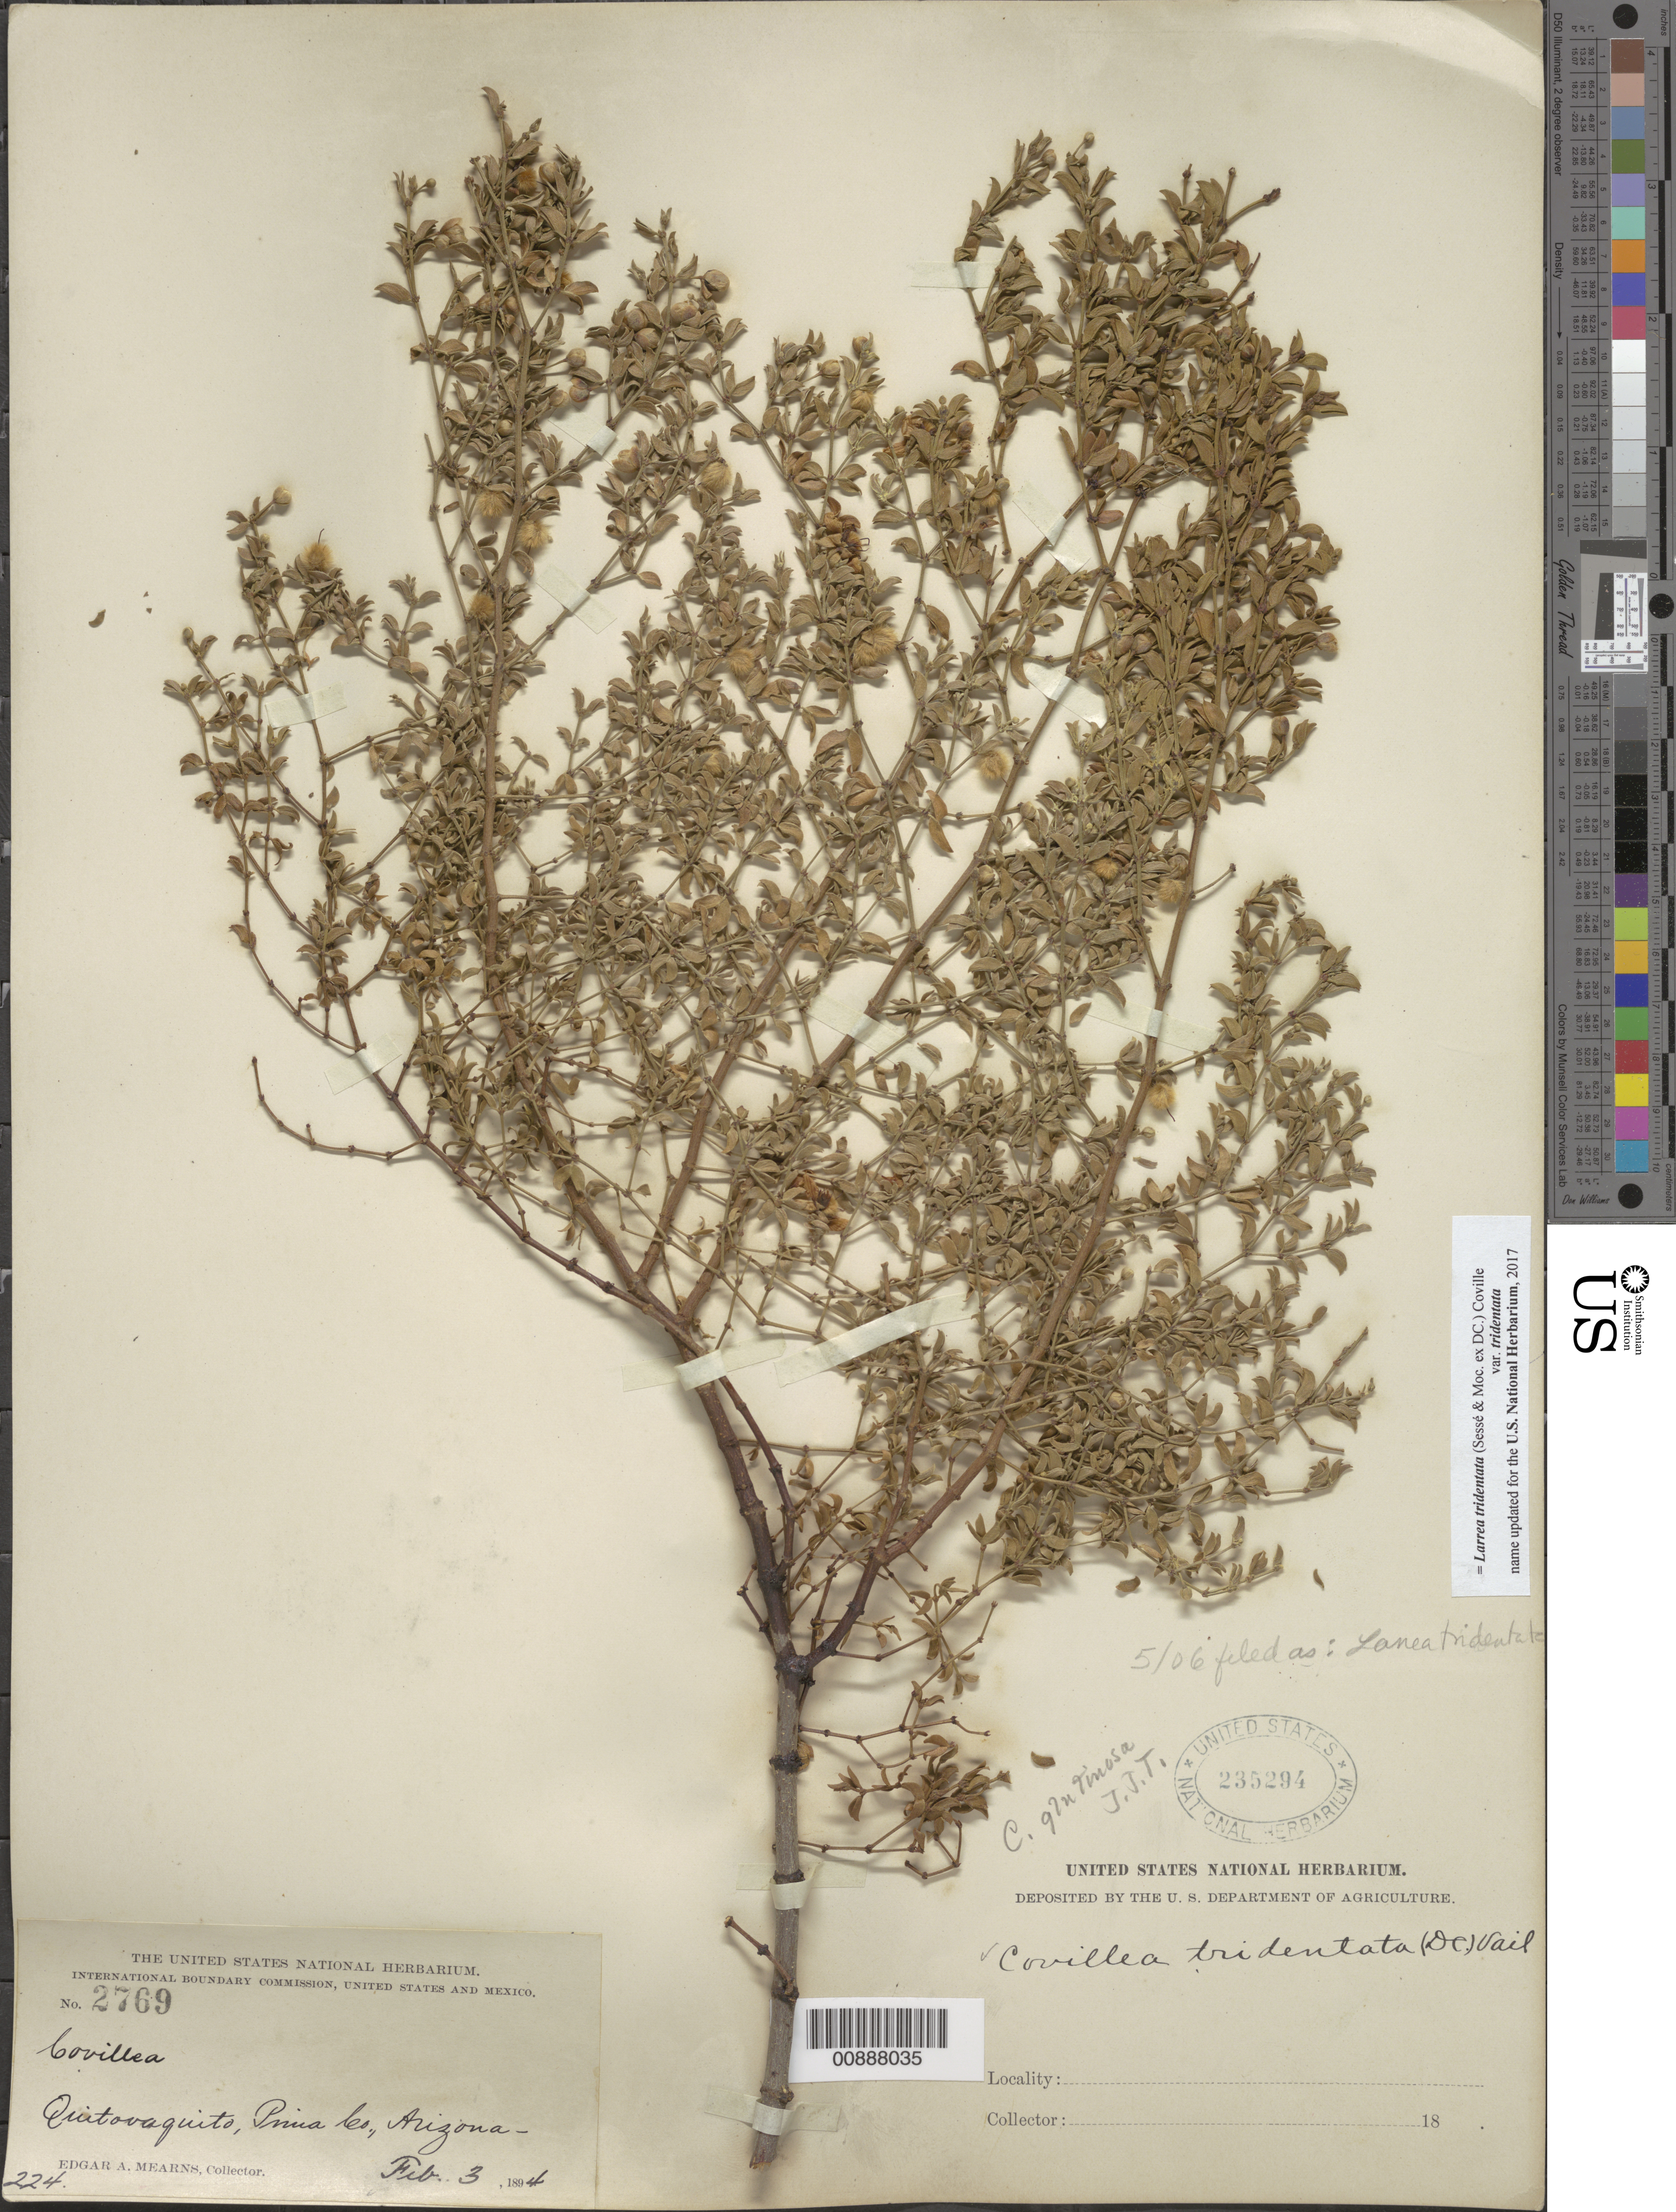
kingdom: Plantae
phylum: Tracheophyta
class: Magnoliopsida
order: Zygophyllales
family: Zygophyllaceae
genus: Larrea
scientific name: Larrea tridentata var. tridentata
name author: (Sessé & Moc. ex DC.) Coville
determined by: Strong, M. T., (US), Smithsonian Institution - National Museum of Natural History (UNITED STATES)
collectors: E. A. Mearns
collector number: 2769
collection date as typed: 03 Feb 1894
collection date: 1894-02-03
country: United States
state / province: Arizona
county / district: Pima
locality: Quitovaquito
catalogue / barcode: US 235294